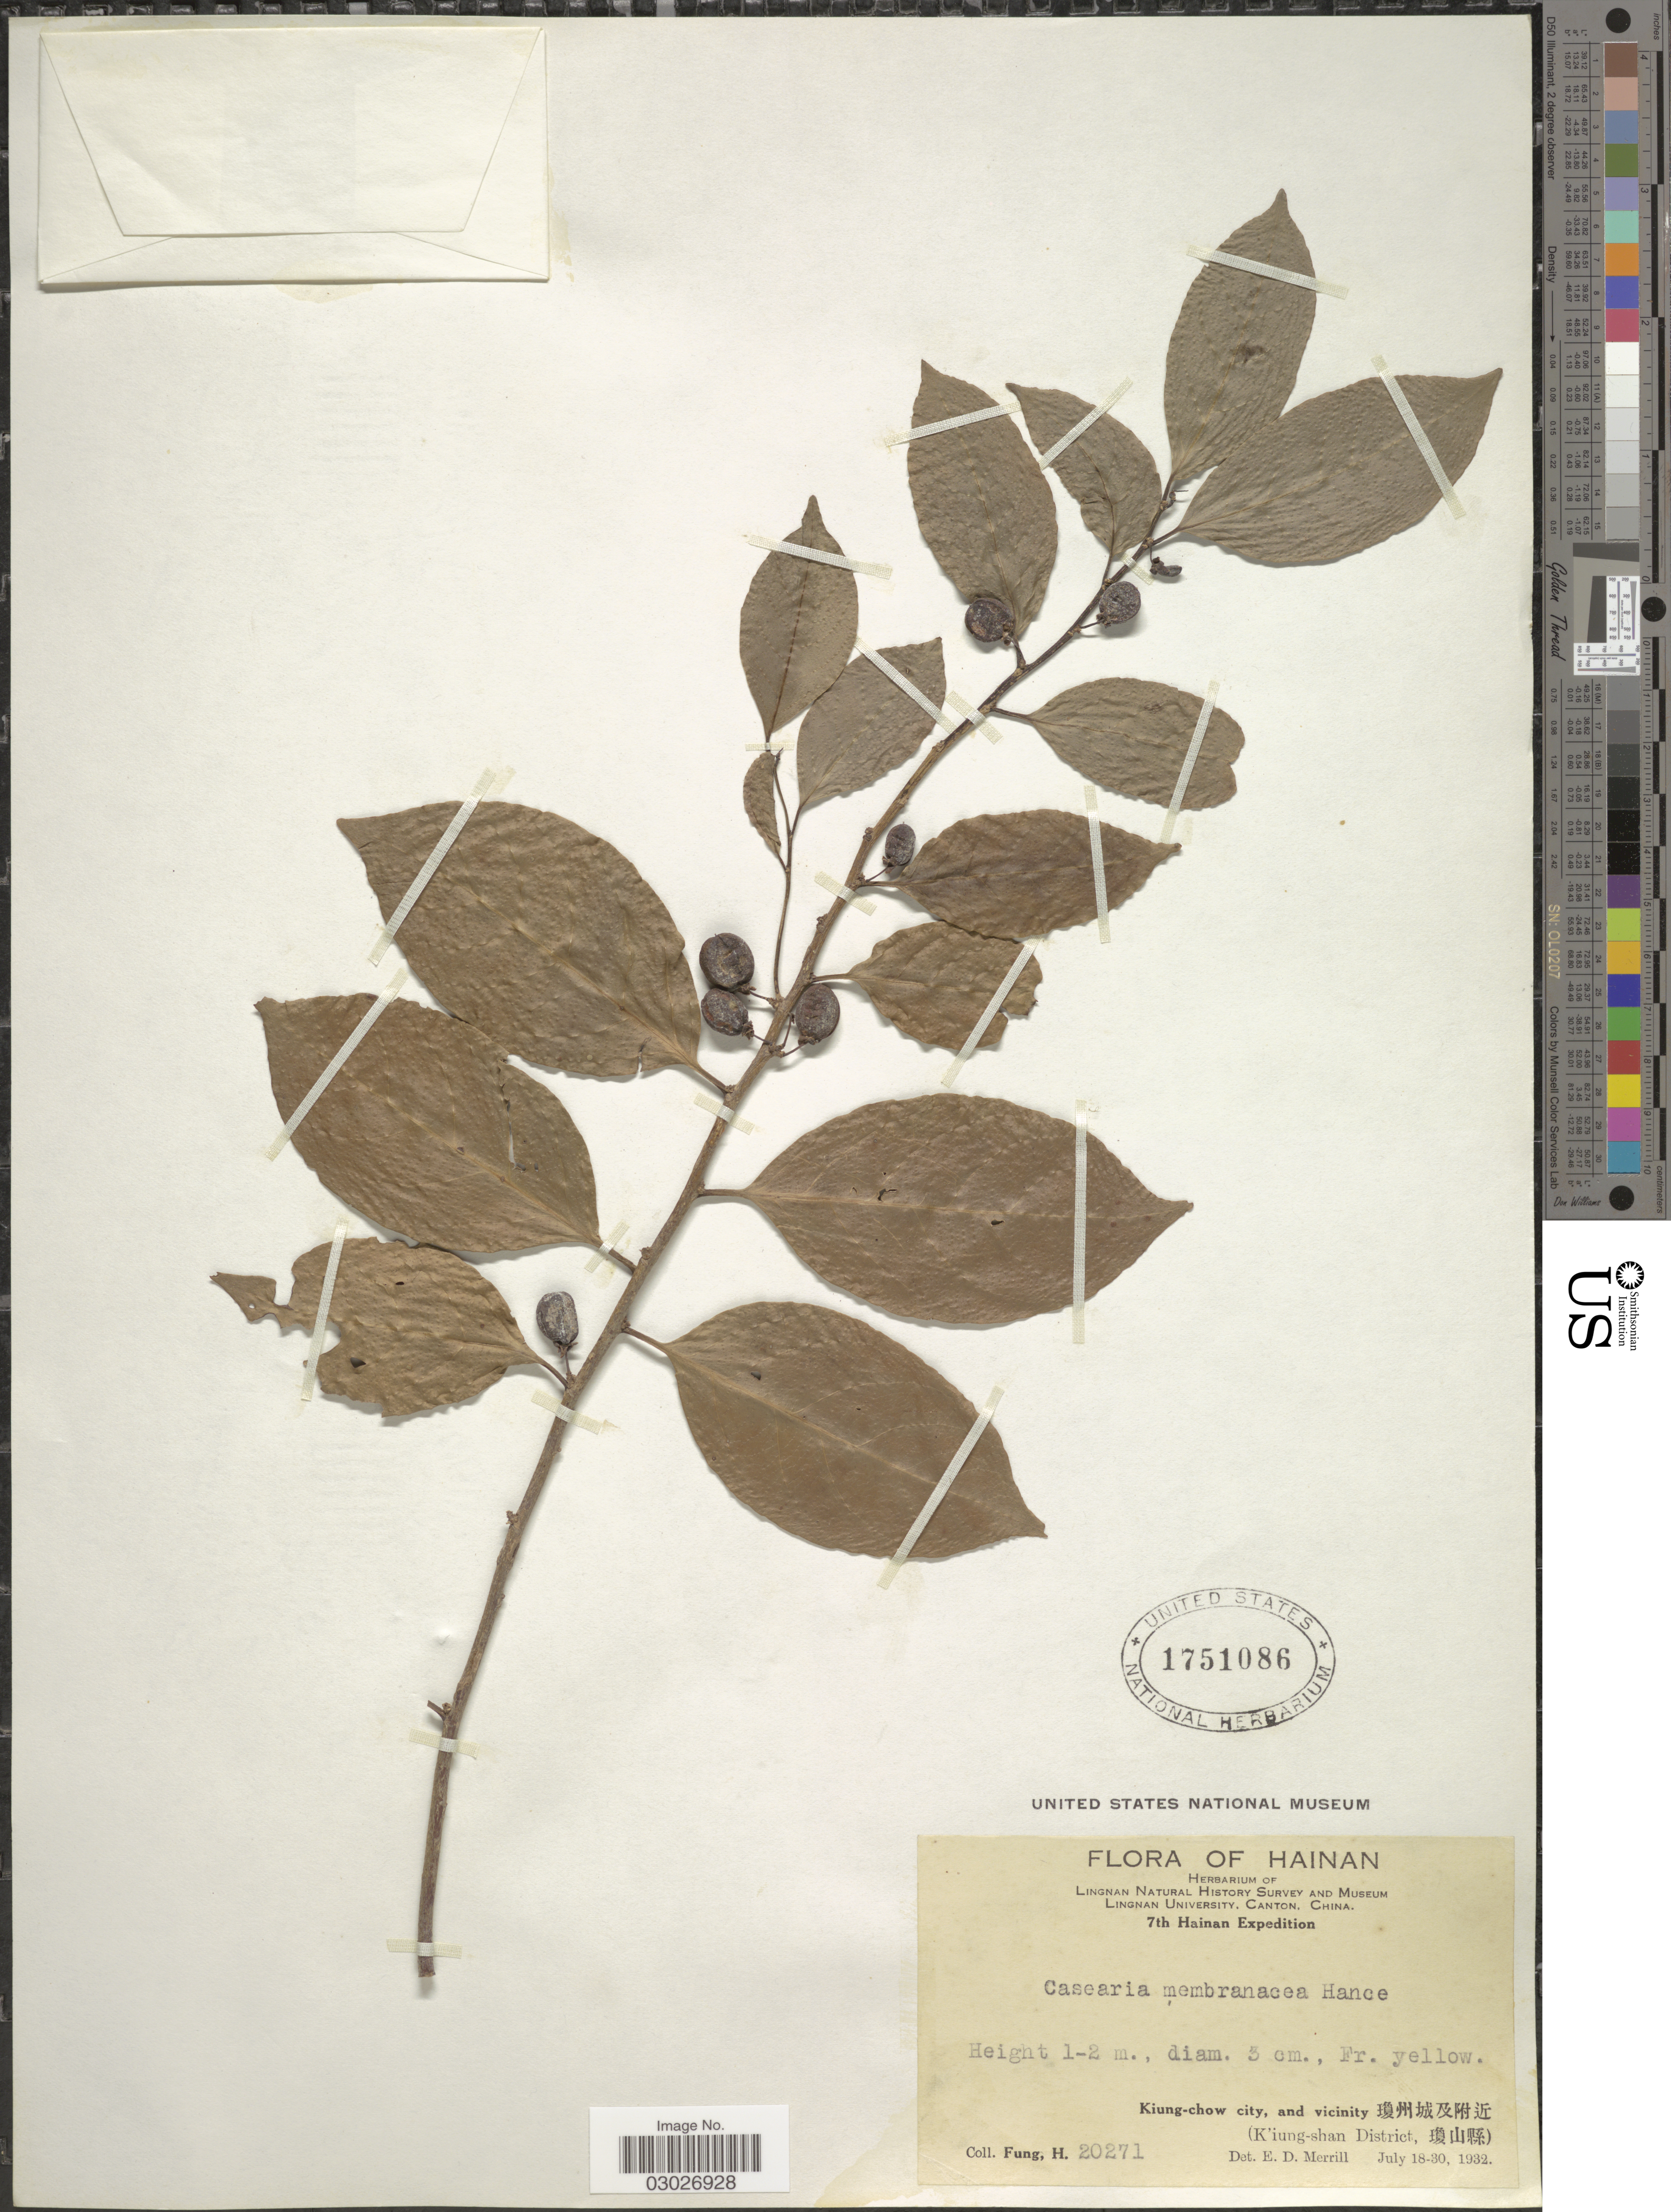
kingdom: Plantae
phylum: Tracheophyta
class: Magnoliopsida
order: Malpighiales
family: Salicaceae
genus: Casearia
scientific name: Casearia membranacea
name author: Hance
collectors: H. Fung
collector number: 20271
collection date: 1932-07-18/1932-07-30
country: China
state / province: Hainan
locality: Kiung-chow city, and vicinity (K'iung-shan District).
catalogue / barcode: US 1751086